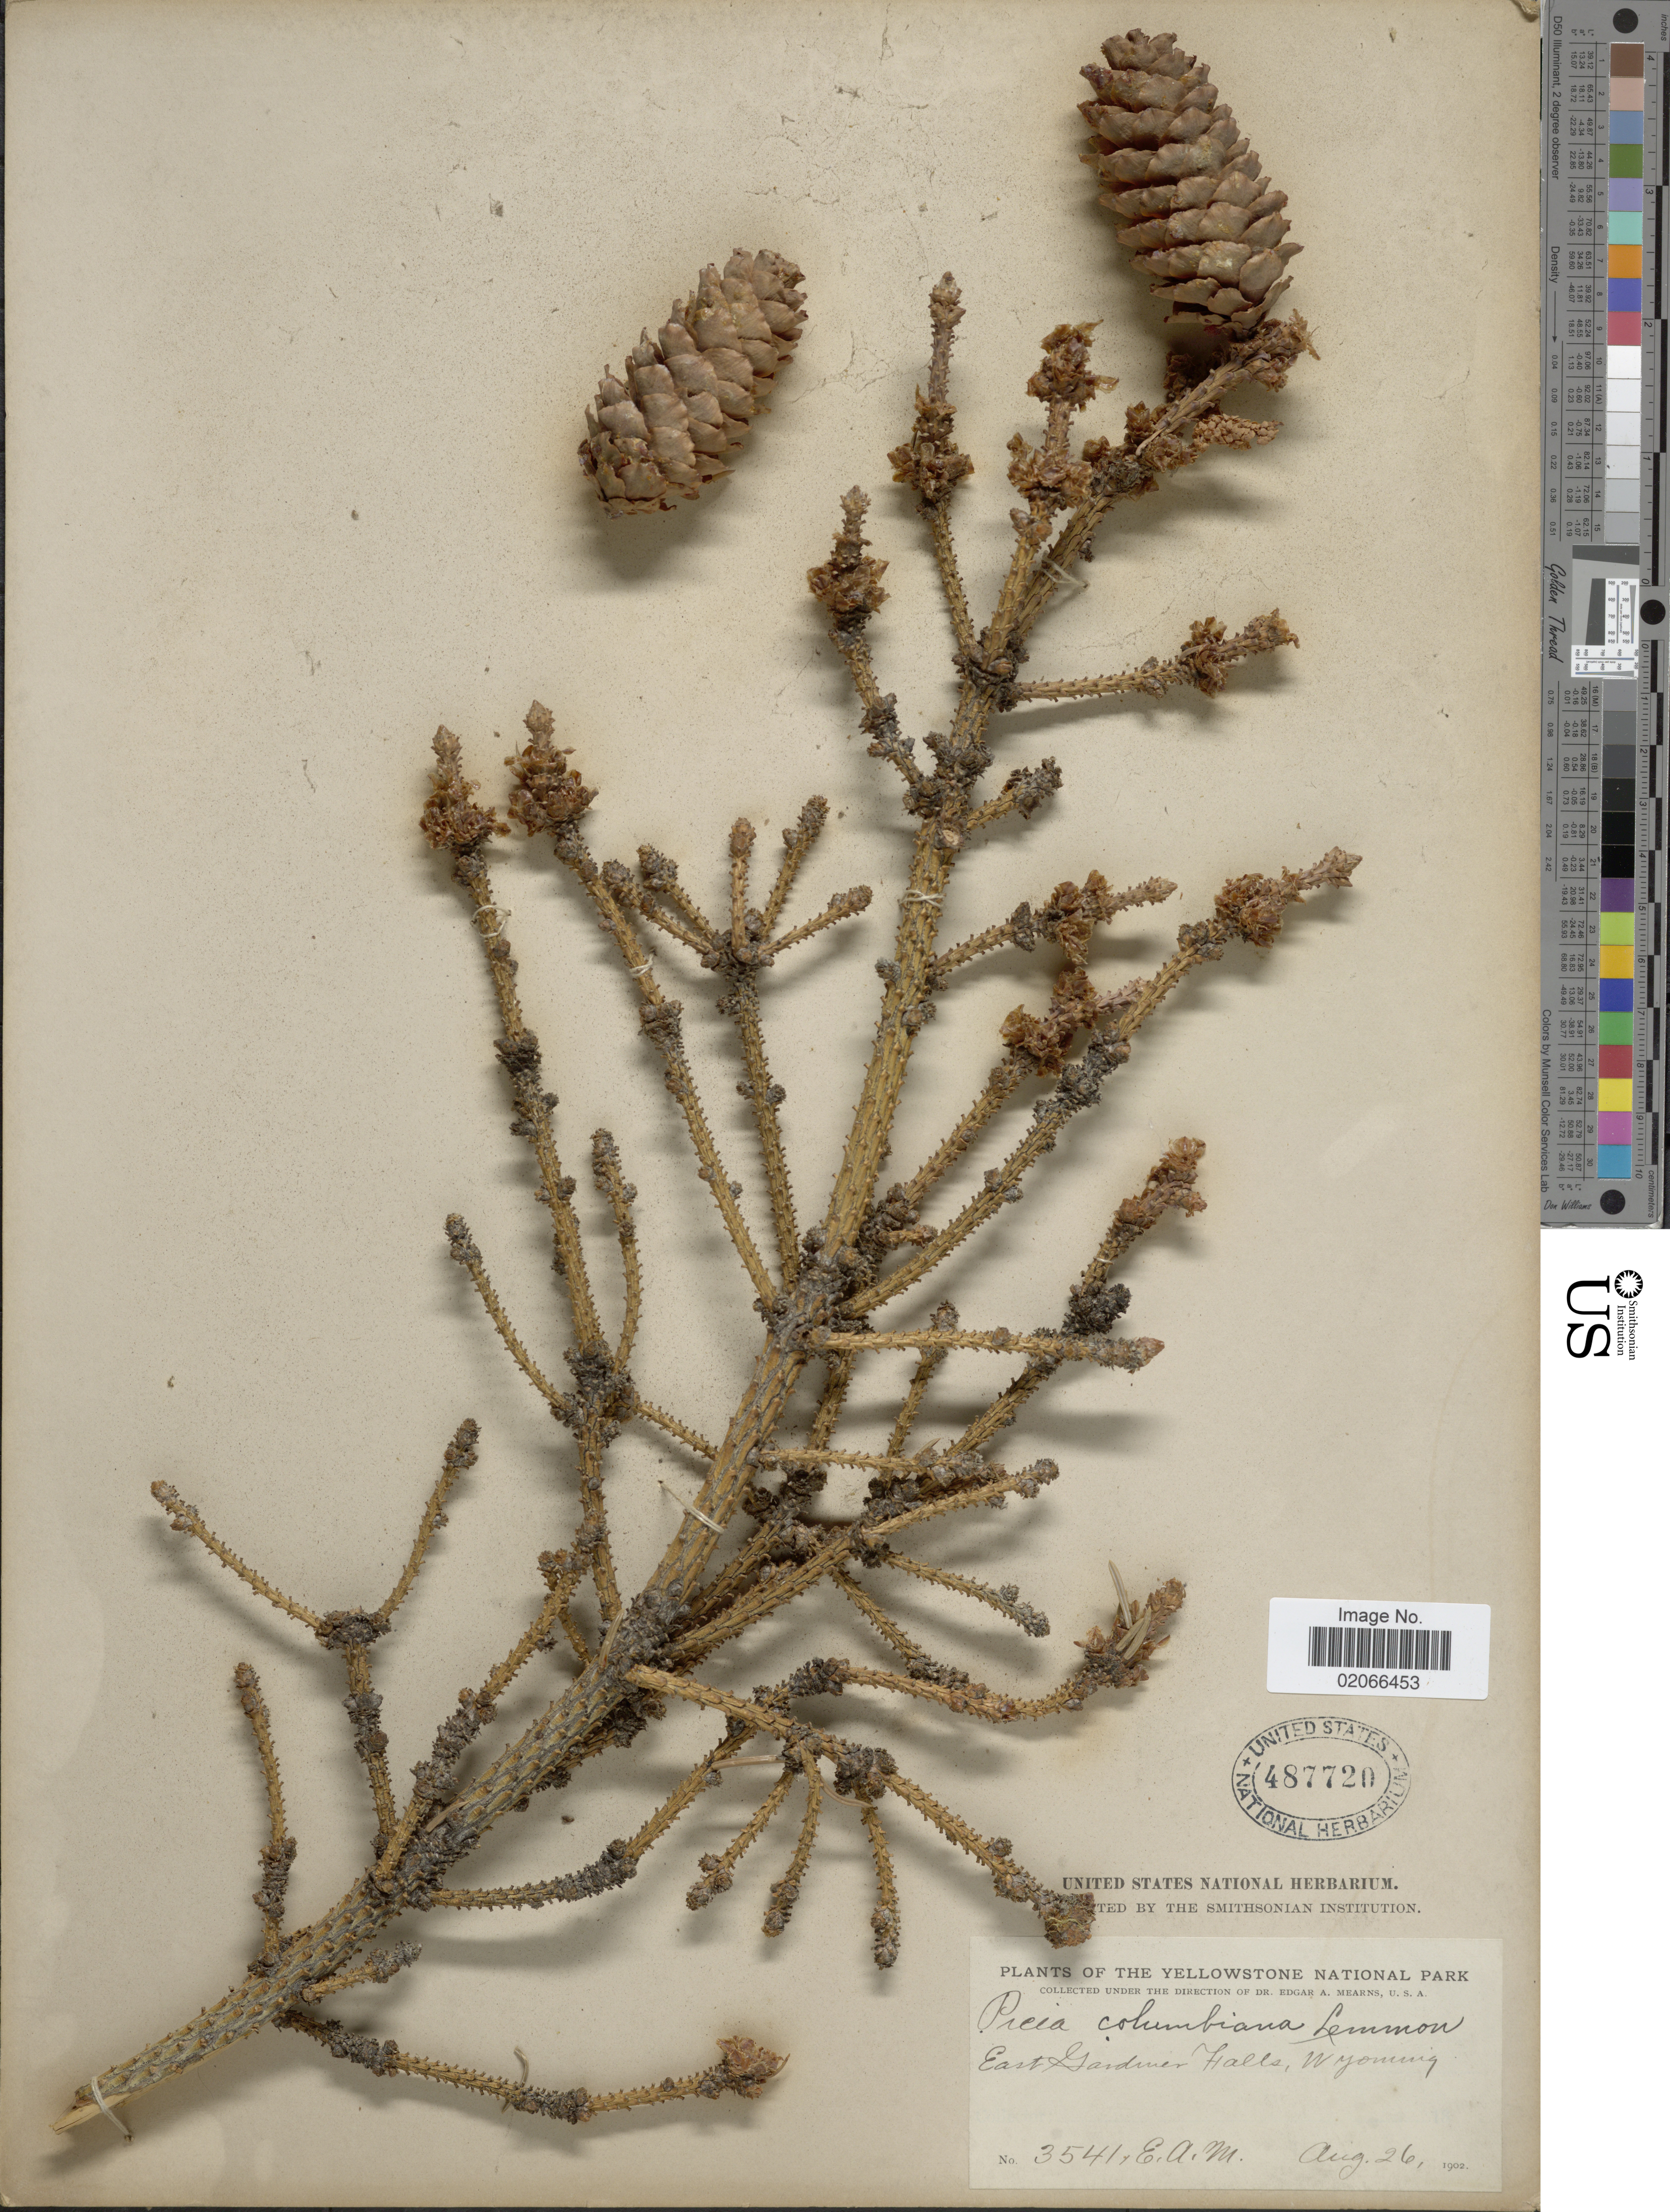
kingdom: Plantae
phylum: Tracheophyta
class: Pinopsida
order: Pinales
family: Pinaceae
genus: Picea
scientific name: Picea engelmannii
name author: Parry ex Engelm.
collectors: E. A. Mearns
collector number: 3541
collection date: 1902-08-26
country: United States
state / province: Wyoming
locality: Yellowstone National Park, east Garfiner Falls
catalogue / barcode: US 487720